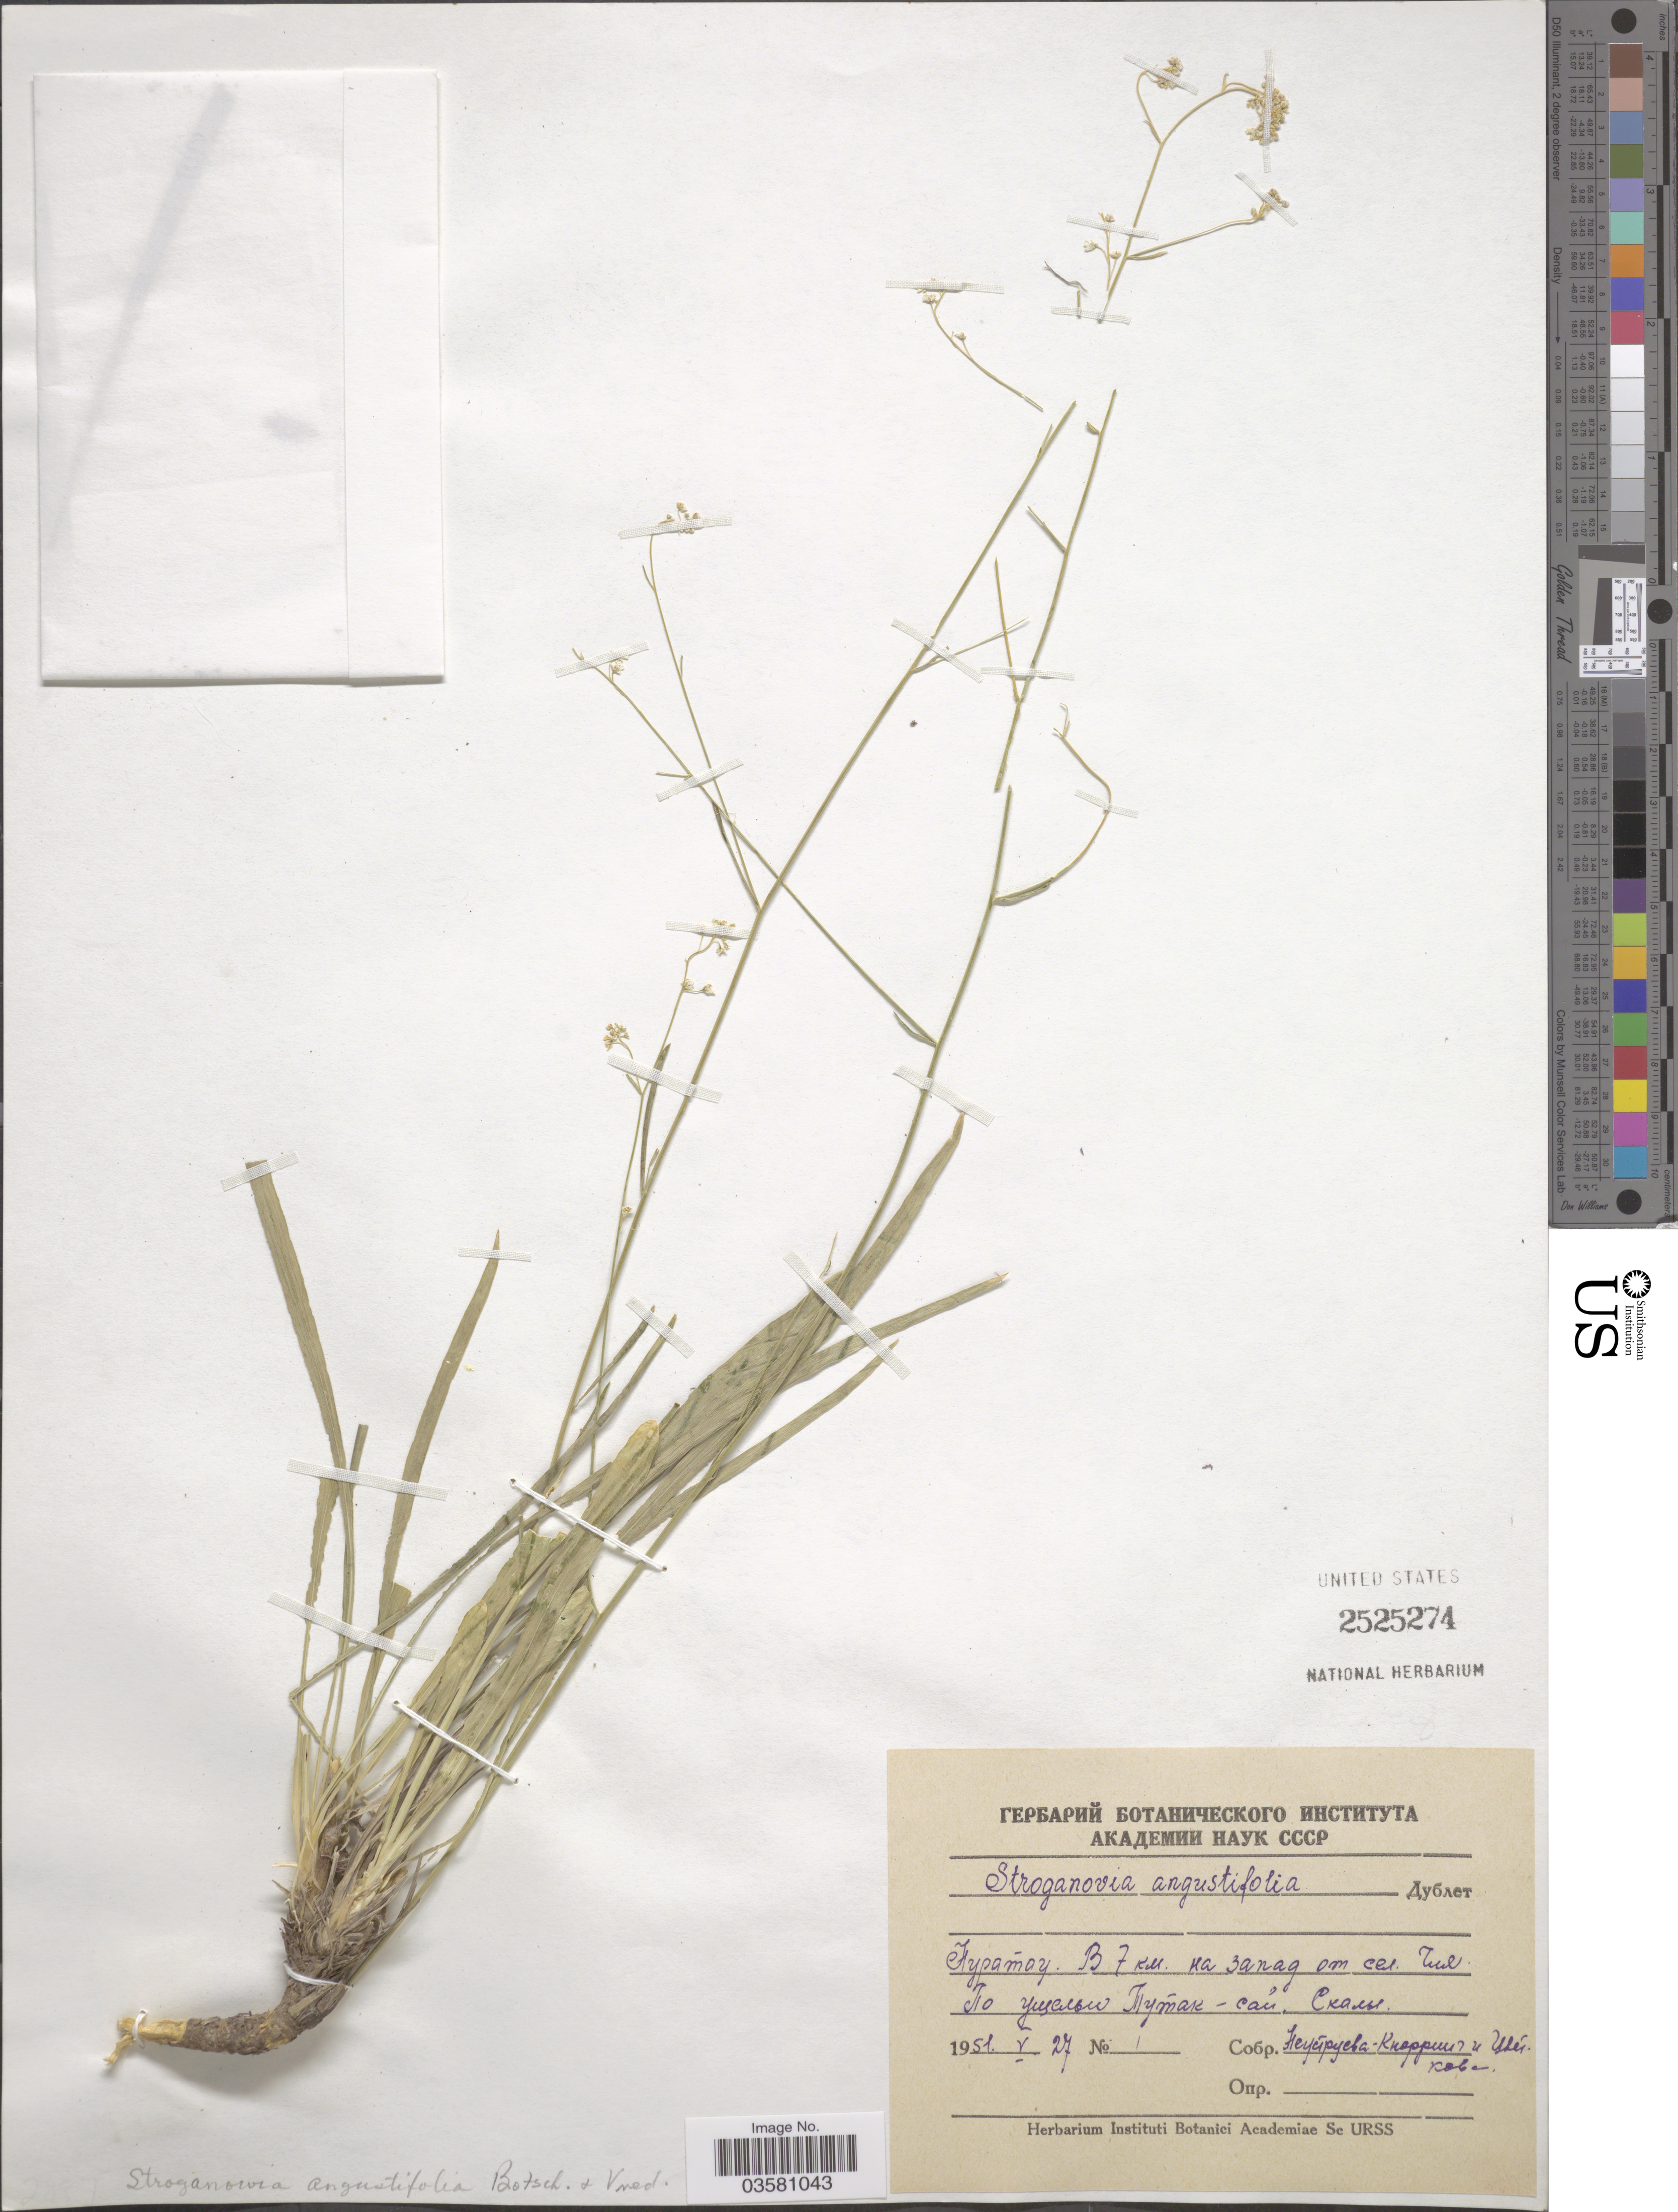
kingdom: Plantae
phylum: Tracheophyta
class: Magnoliopsida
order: Brassicales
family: Brassicaceae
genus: Lepidium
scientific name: Lepidium botschantsevianum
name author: Al-Shehbaz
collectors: O. Neustrueva-Knorring & Tsvetkova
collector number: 1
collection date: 1951-05-27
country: Uzbekistan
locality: Nuratau.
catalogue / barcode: US 2525274